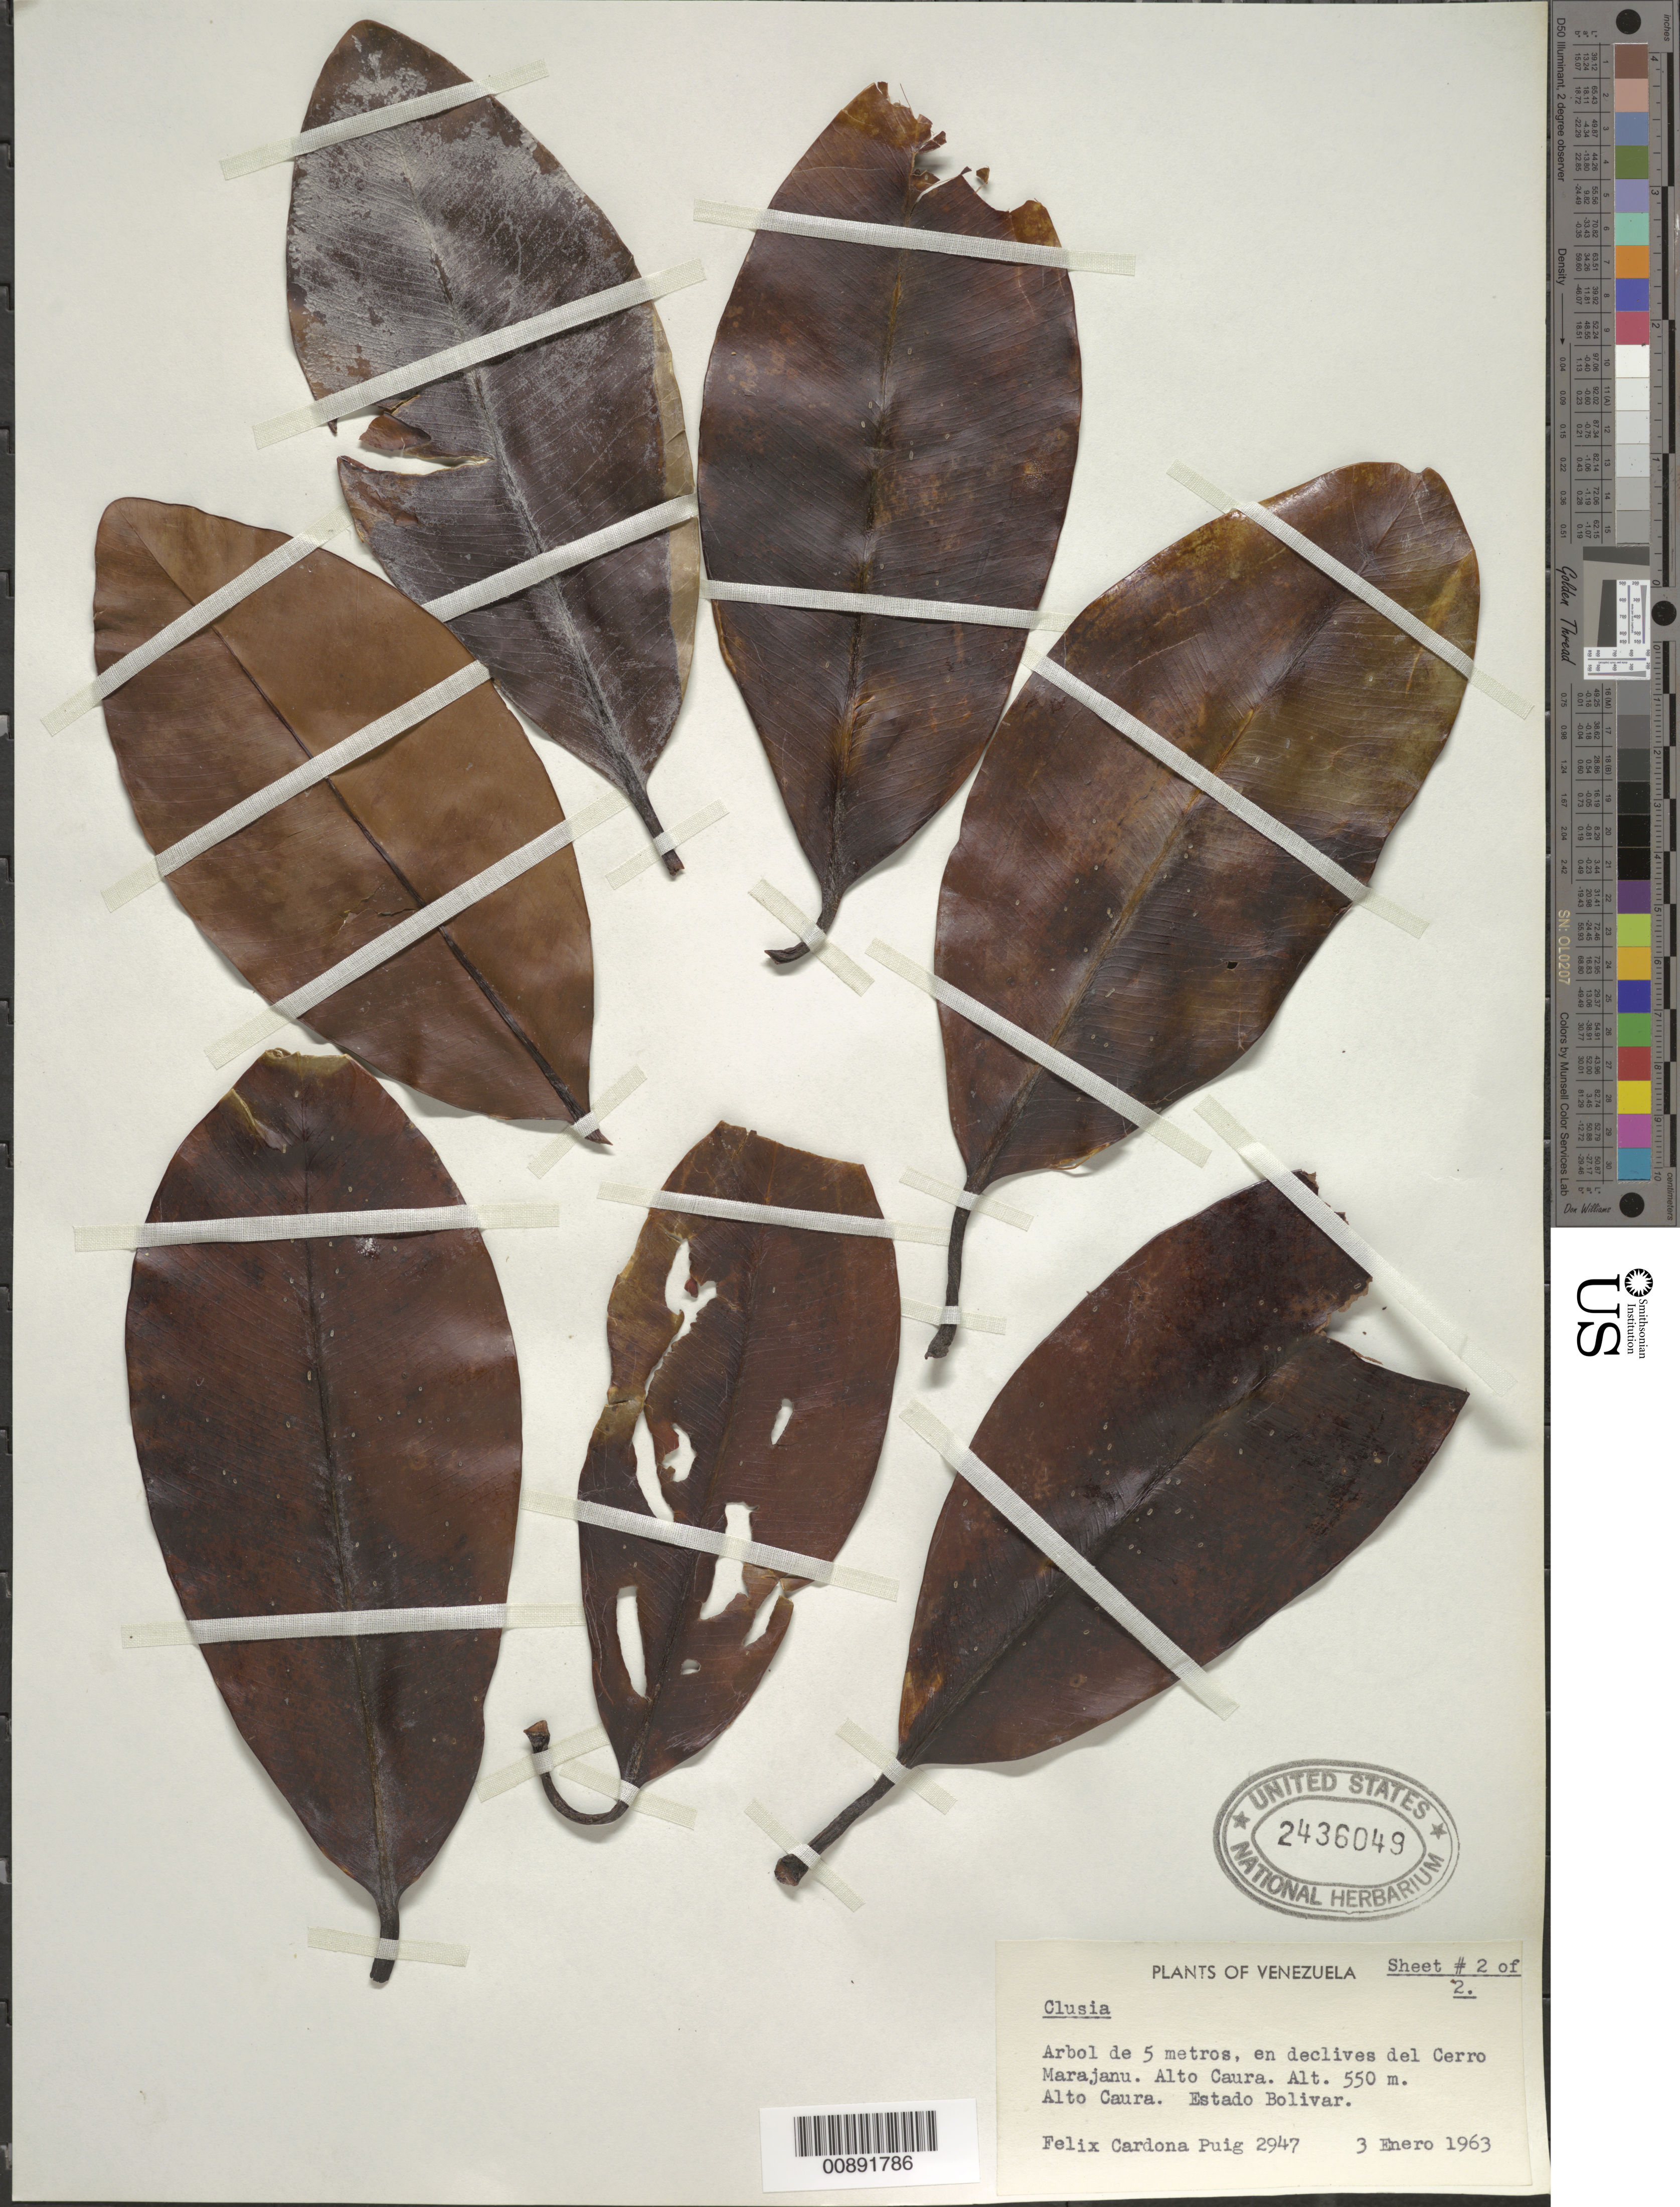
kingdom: Plantae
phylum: Tracheophyta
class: Magnoliopsida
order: Malpighiales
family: Clusiaceae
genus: Clusia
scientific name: Clusia sp.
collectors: F. Cardona Puig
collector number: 2947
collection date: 1963-01-03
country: Venezuela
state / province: Bolivar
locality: En declives del Cerro Marajanu. Alto Caura.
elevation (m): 550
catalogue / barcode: US 2436049